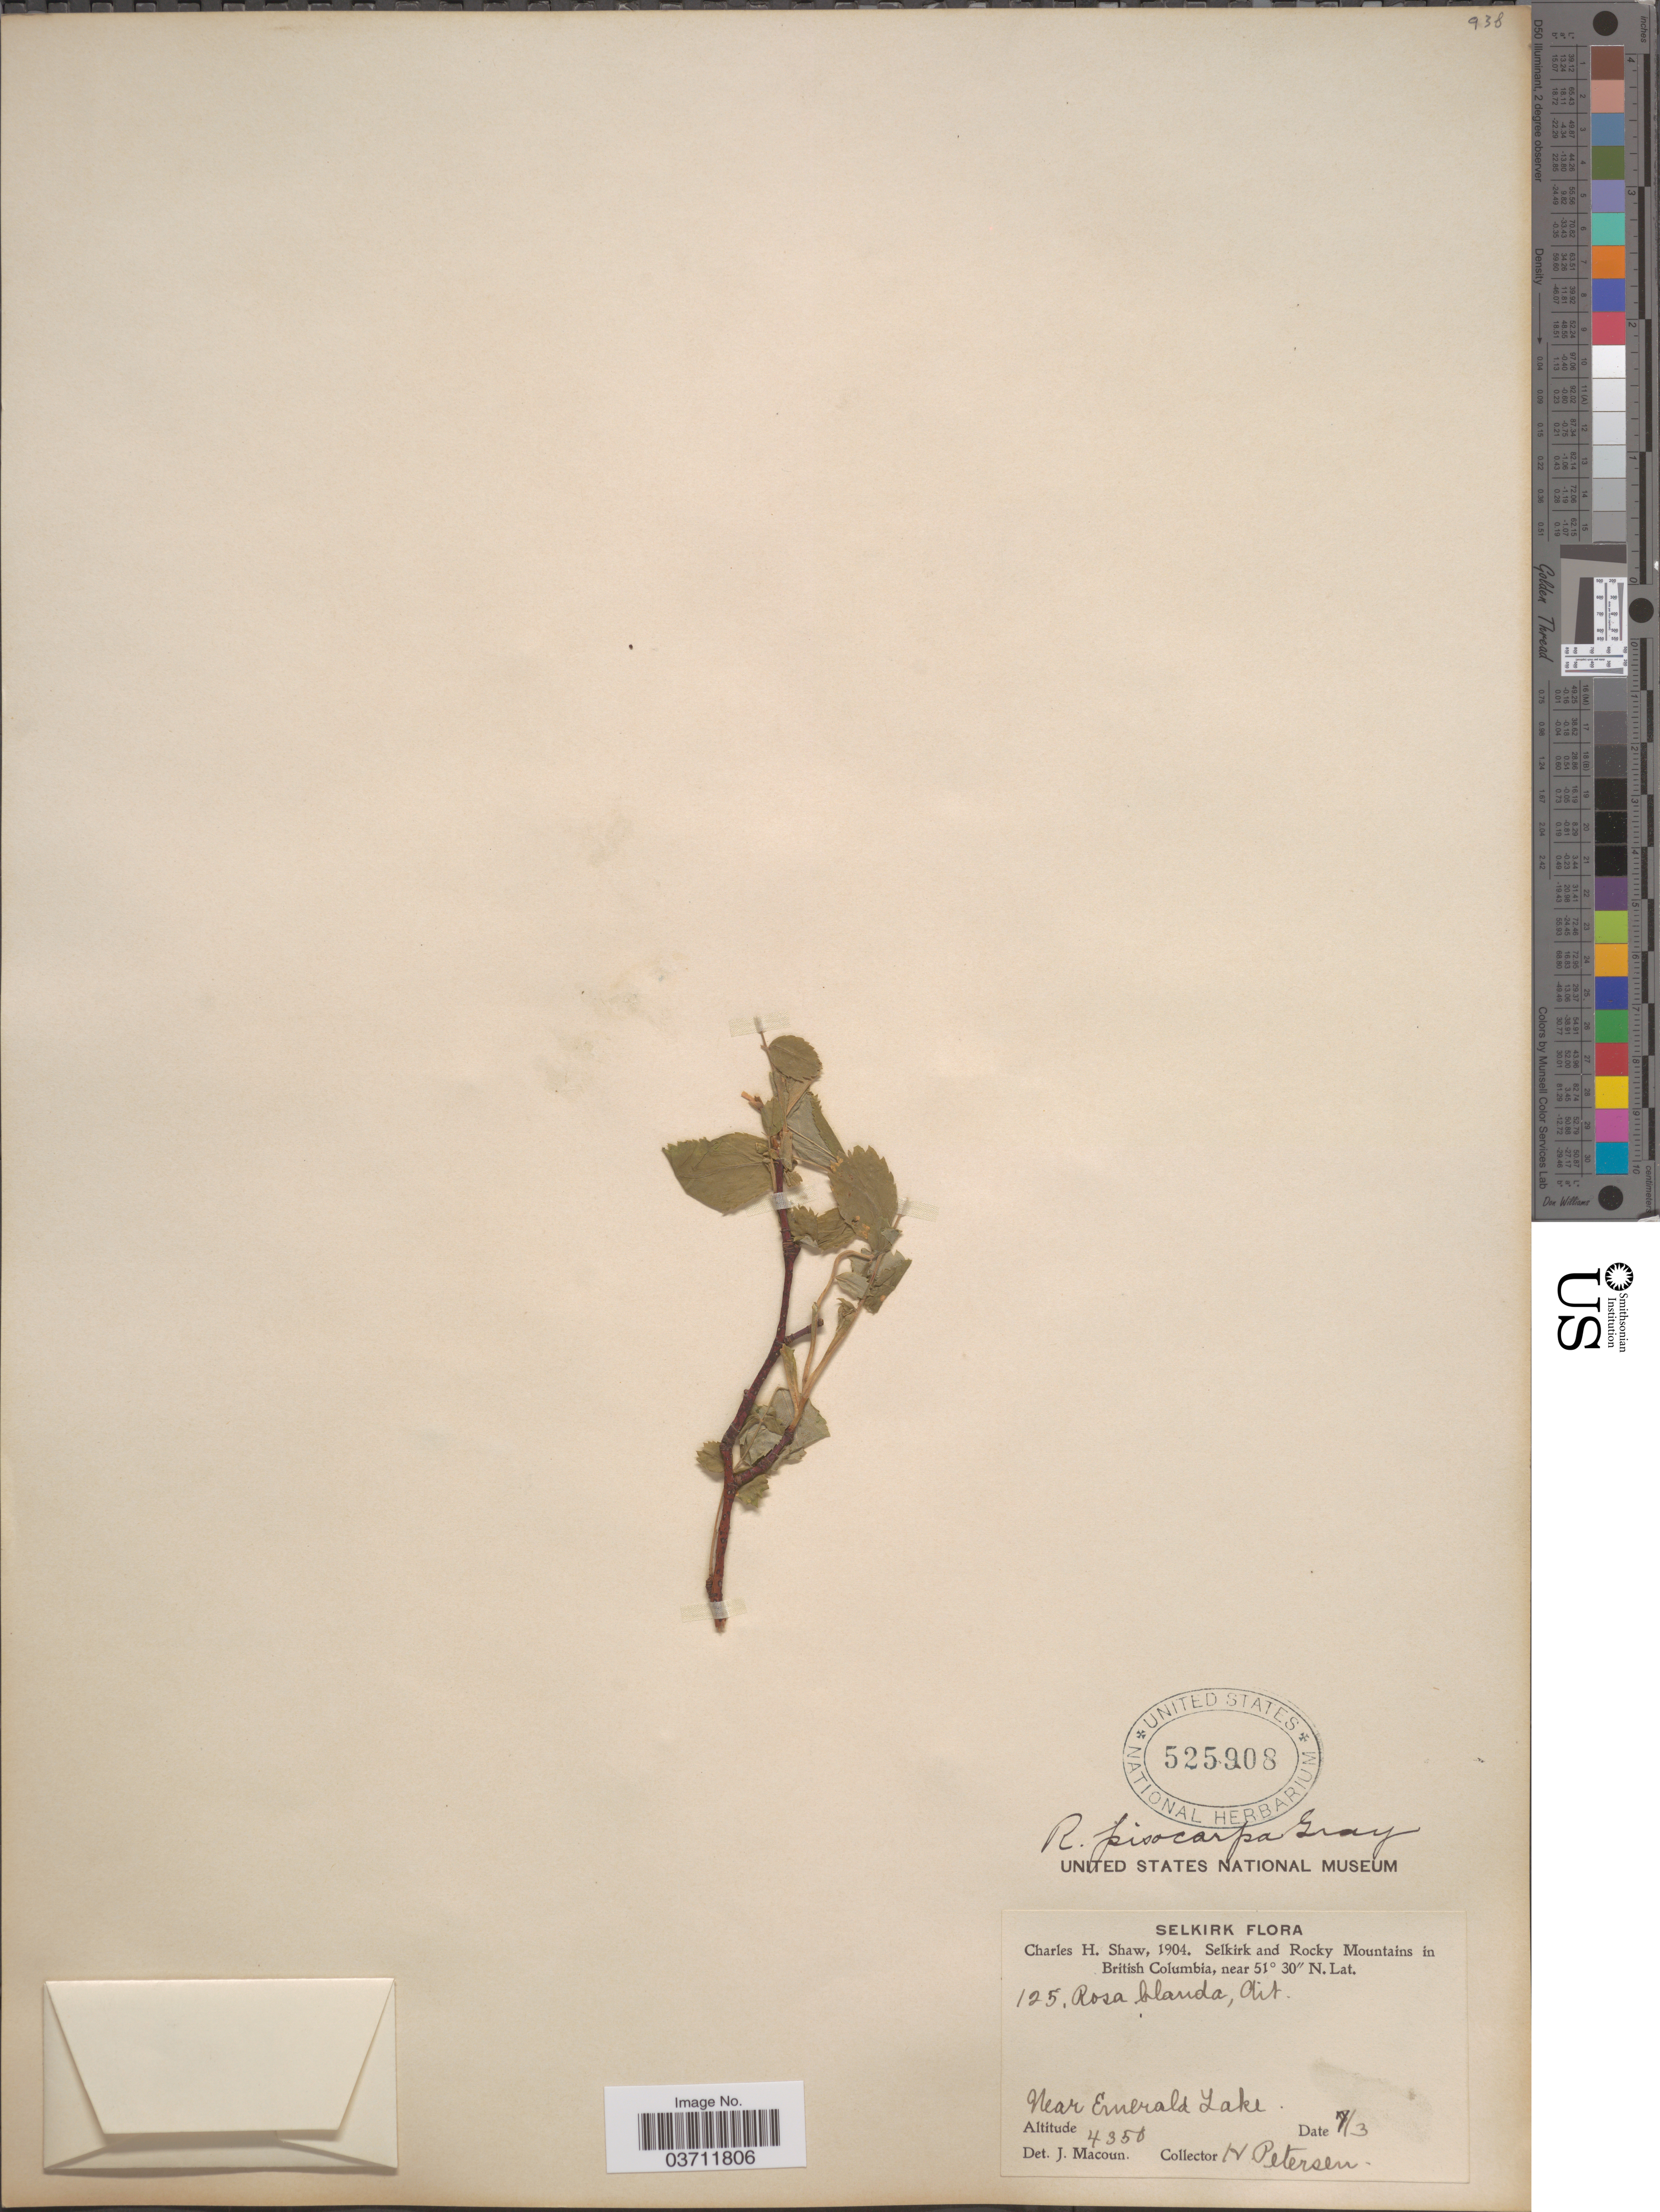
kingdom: Plantae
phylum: Tracheophyta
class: Magnoliopsida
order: Rosales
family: Rosaceae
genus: Rosa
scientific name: Rosa pisocarpa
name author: A. Gray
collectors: H. Petersen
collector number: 125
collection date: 1904-07-03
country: Canada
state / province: British Columbia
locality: Selkirk and Rocky Mountains. Near Emerald Lake.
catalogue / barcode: US 525908